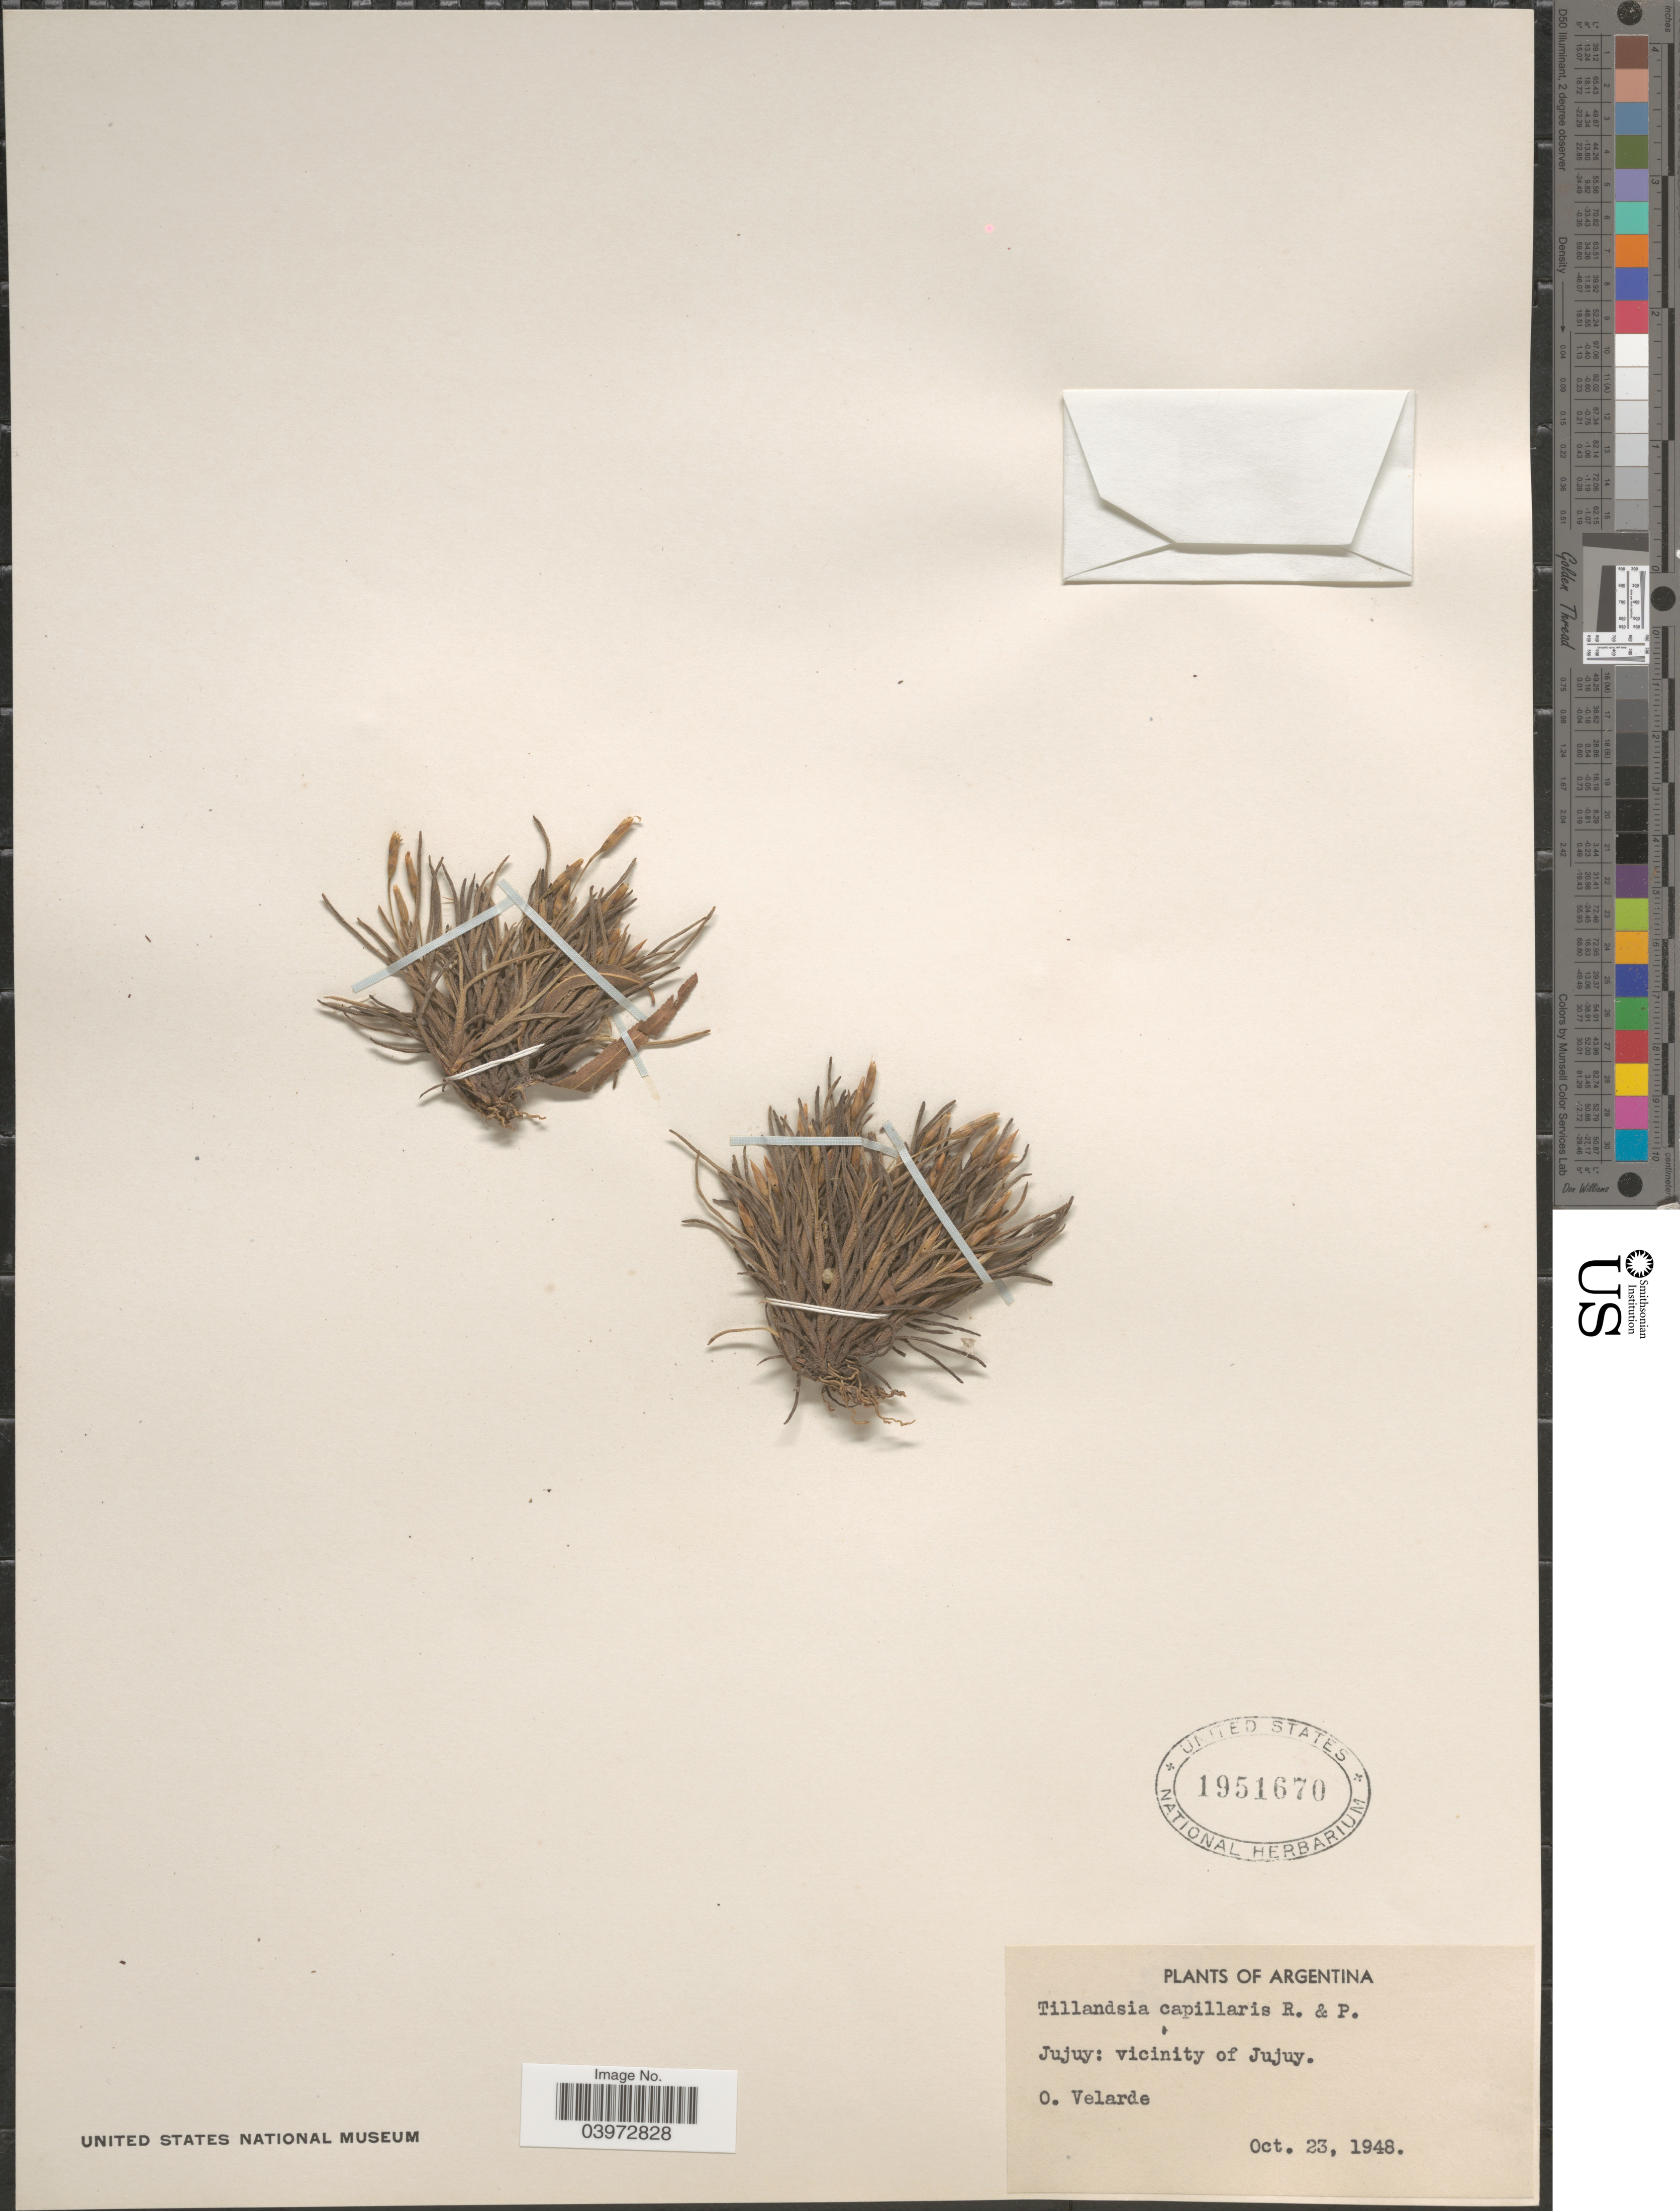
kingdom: Plantae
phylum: Tracheophyta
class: Liliopsida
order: Poales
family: Bromeliaceae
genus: Tillandsia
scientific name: Tillandsia capillaris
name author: Ruiz & Pav.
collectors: O. Valerde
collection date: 1948-10-23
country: Argentina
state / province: Jujuy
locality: Vicinity of Jujuy.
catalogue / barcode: US 1951670